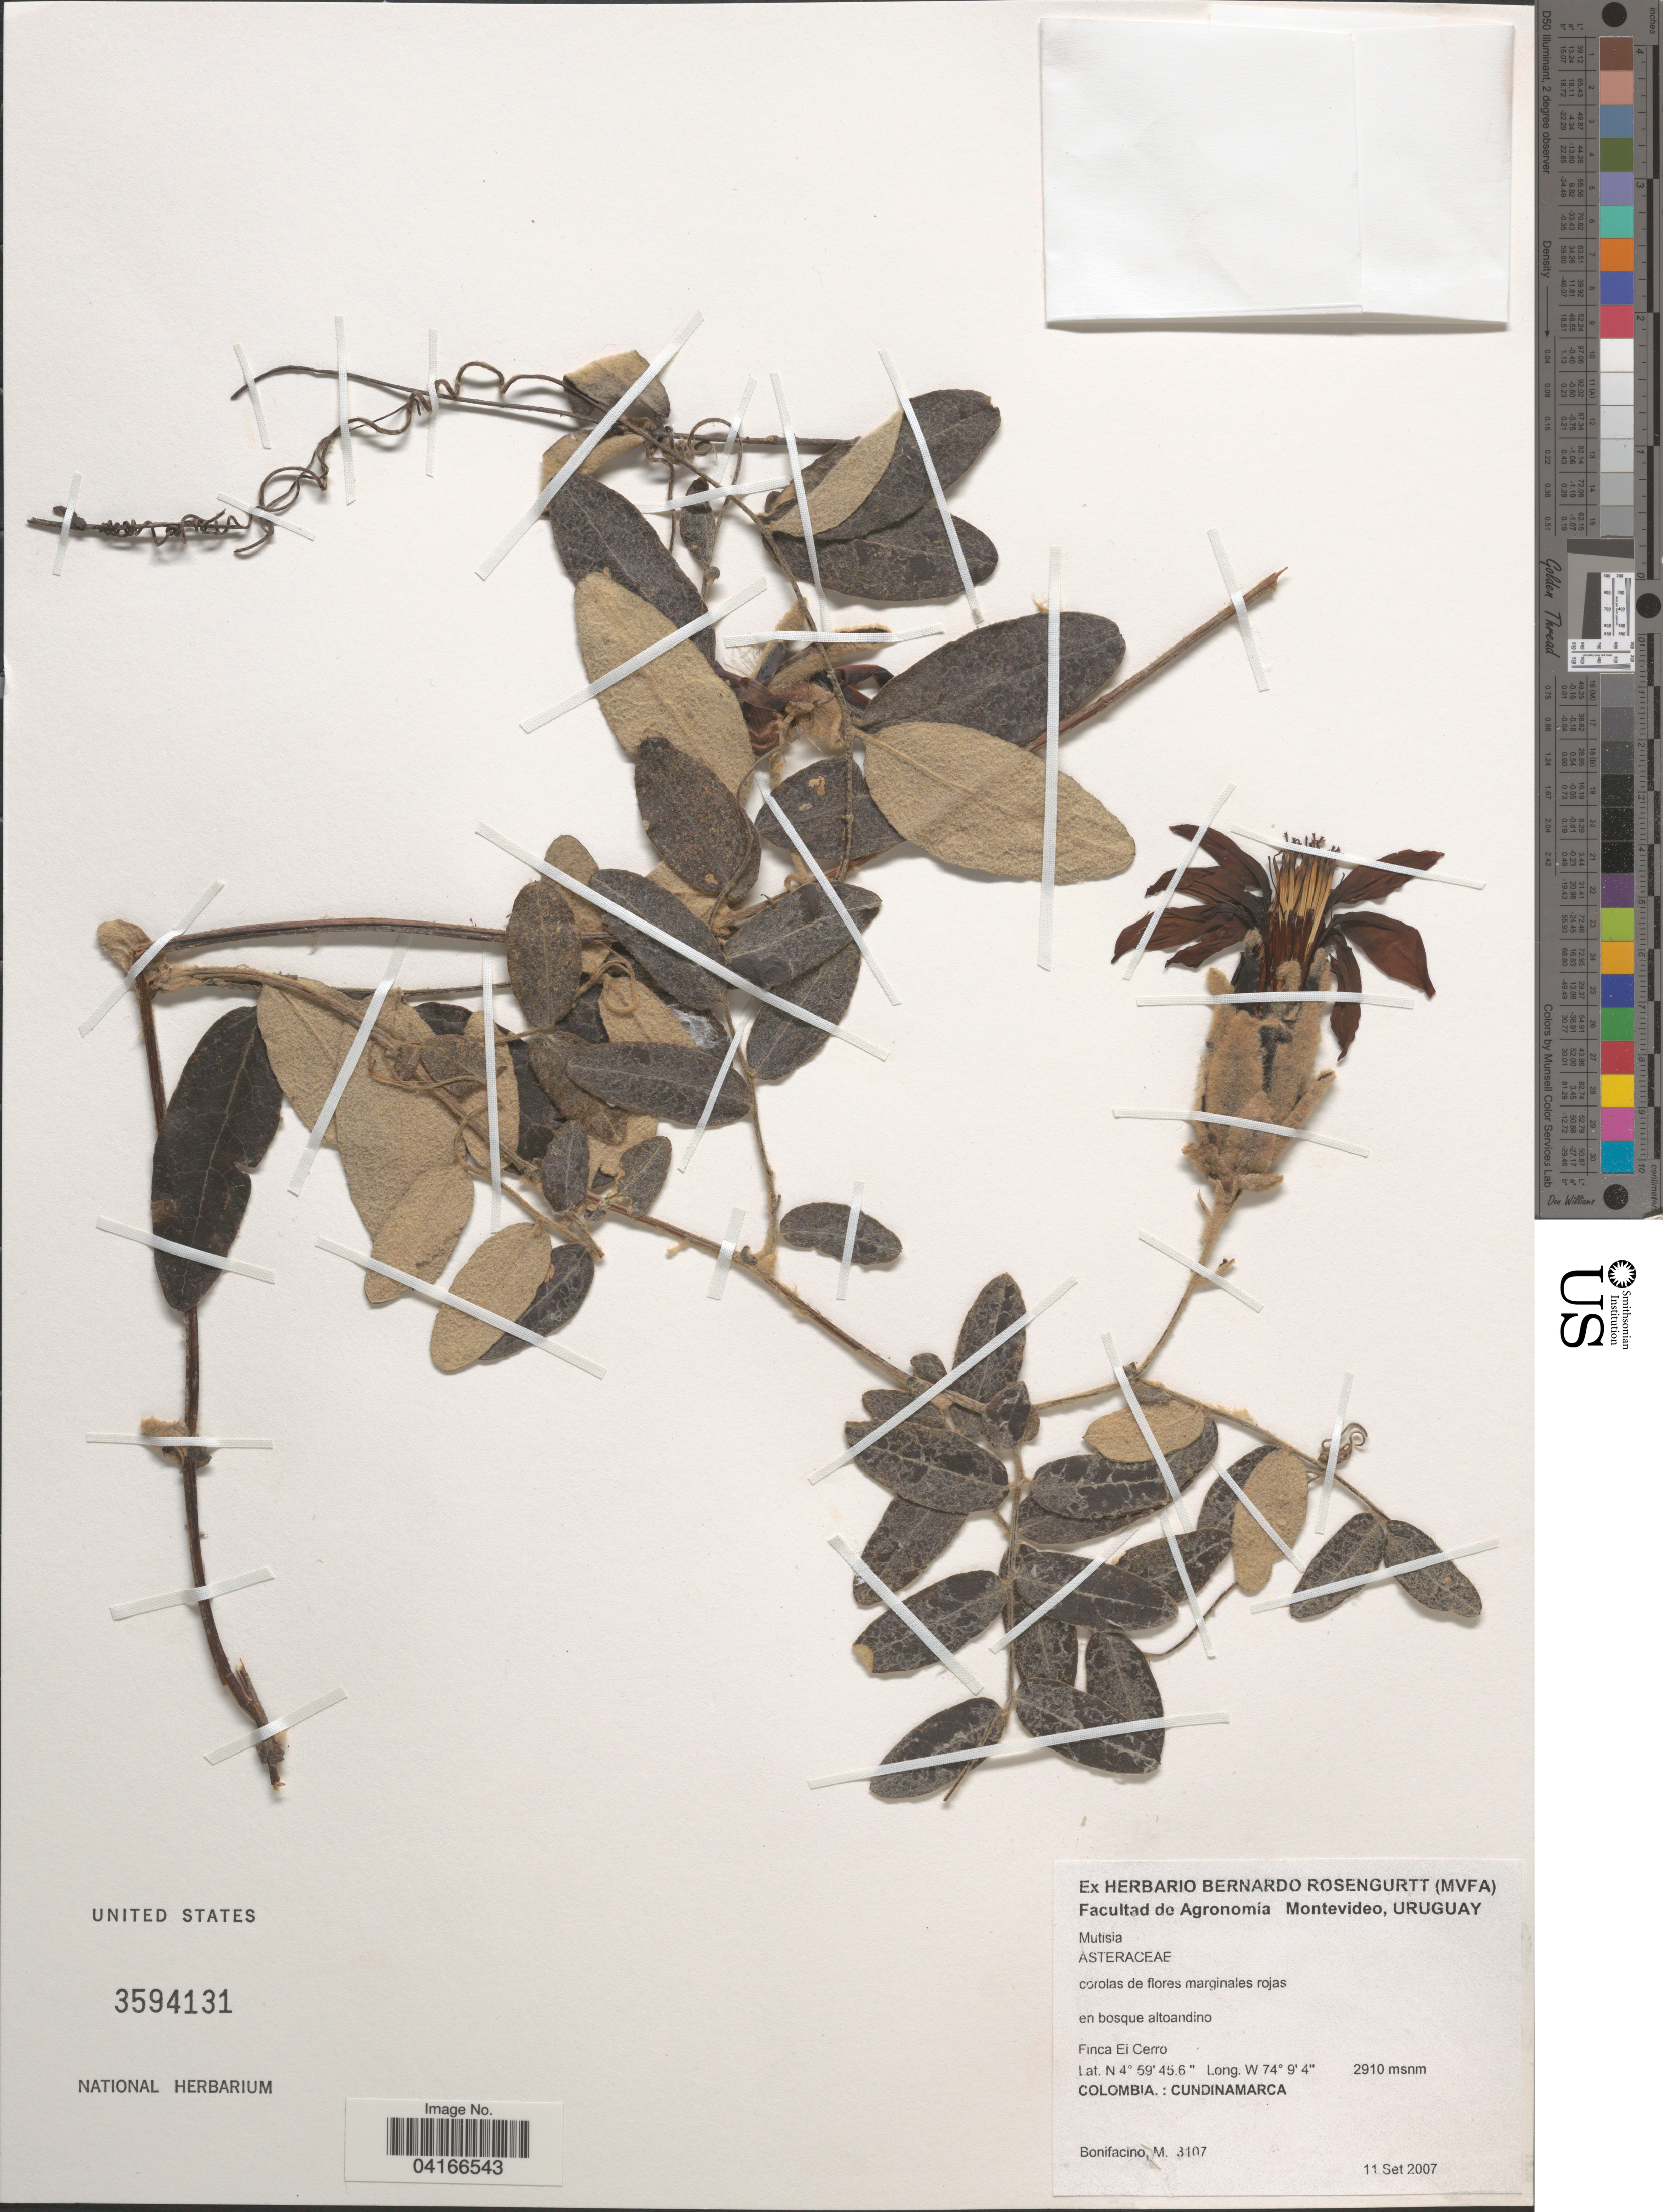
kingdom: Plantae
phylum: Tracheophyta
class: Magnoliopsida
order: Asterales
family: Asteraceae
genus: Mutisia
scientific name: Mutisia sp.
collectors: M. Bonifacino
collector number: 3107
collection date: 2007-09-11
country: Colombia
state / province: Cundinamarca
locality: Finca El Cerro.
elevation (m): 2910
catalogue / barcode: US 3594131